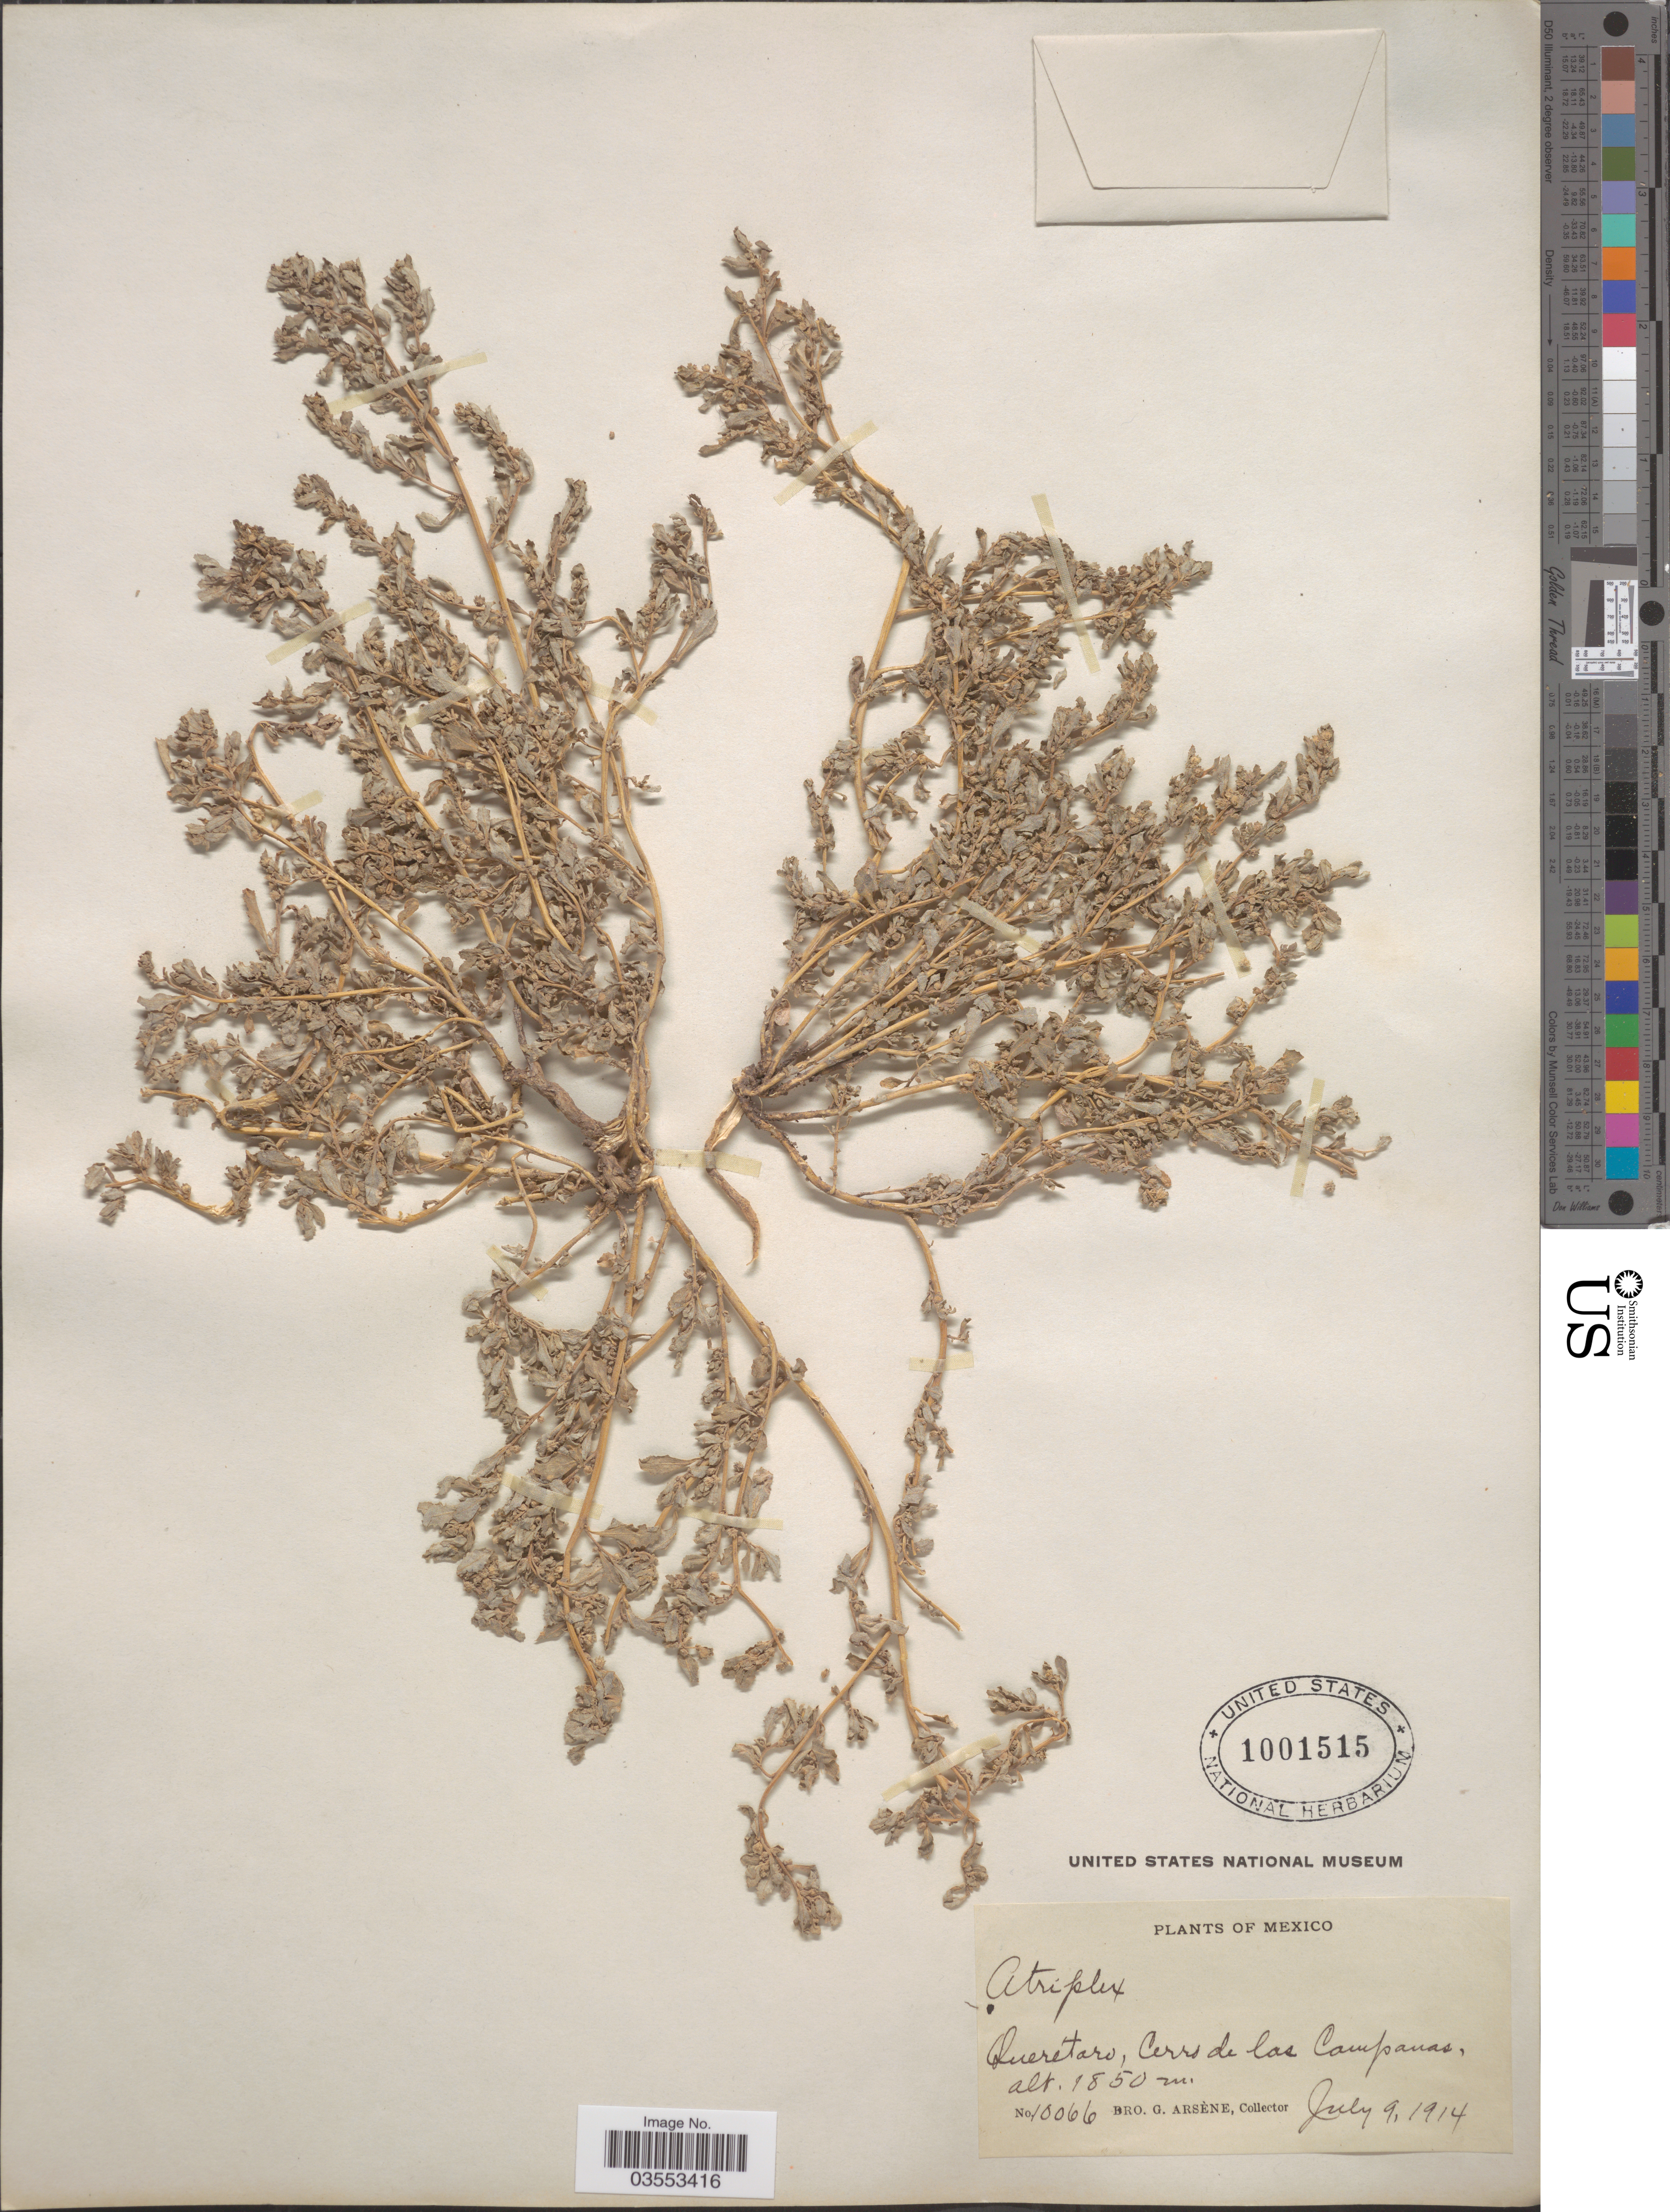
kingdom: Plantae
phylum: Tracheophyta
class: Magnoliopsida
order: Caryophyllales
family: Amaranthaceae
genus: Atriplex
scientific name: Atriplex sp.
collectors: Bro. G. Arsène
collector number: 10066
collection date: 1914-07-09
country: Mexico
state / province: Querétaro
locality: Cerro de las Campanas.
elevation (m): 1850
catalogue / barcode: US 1001515